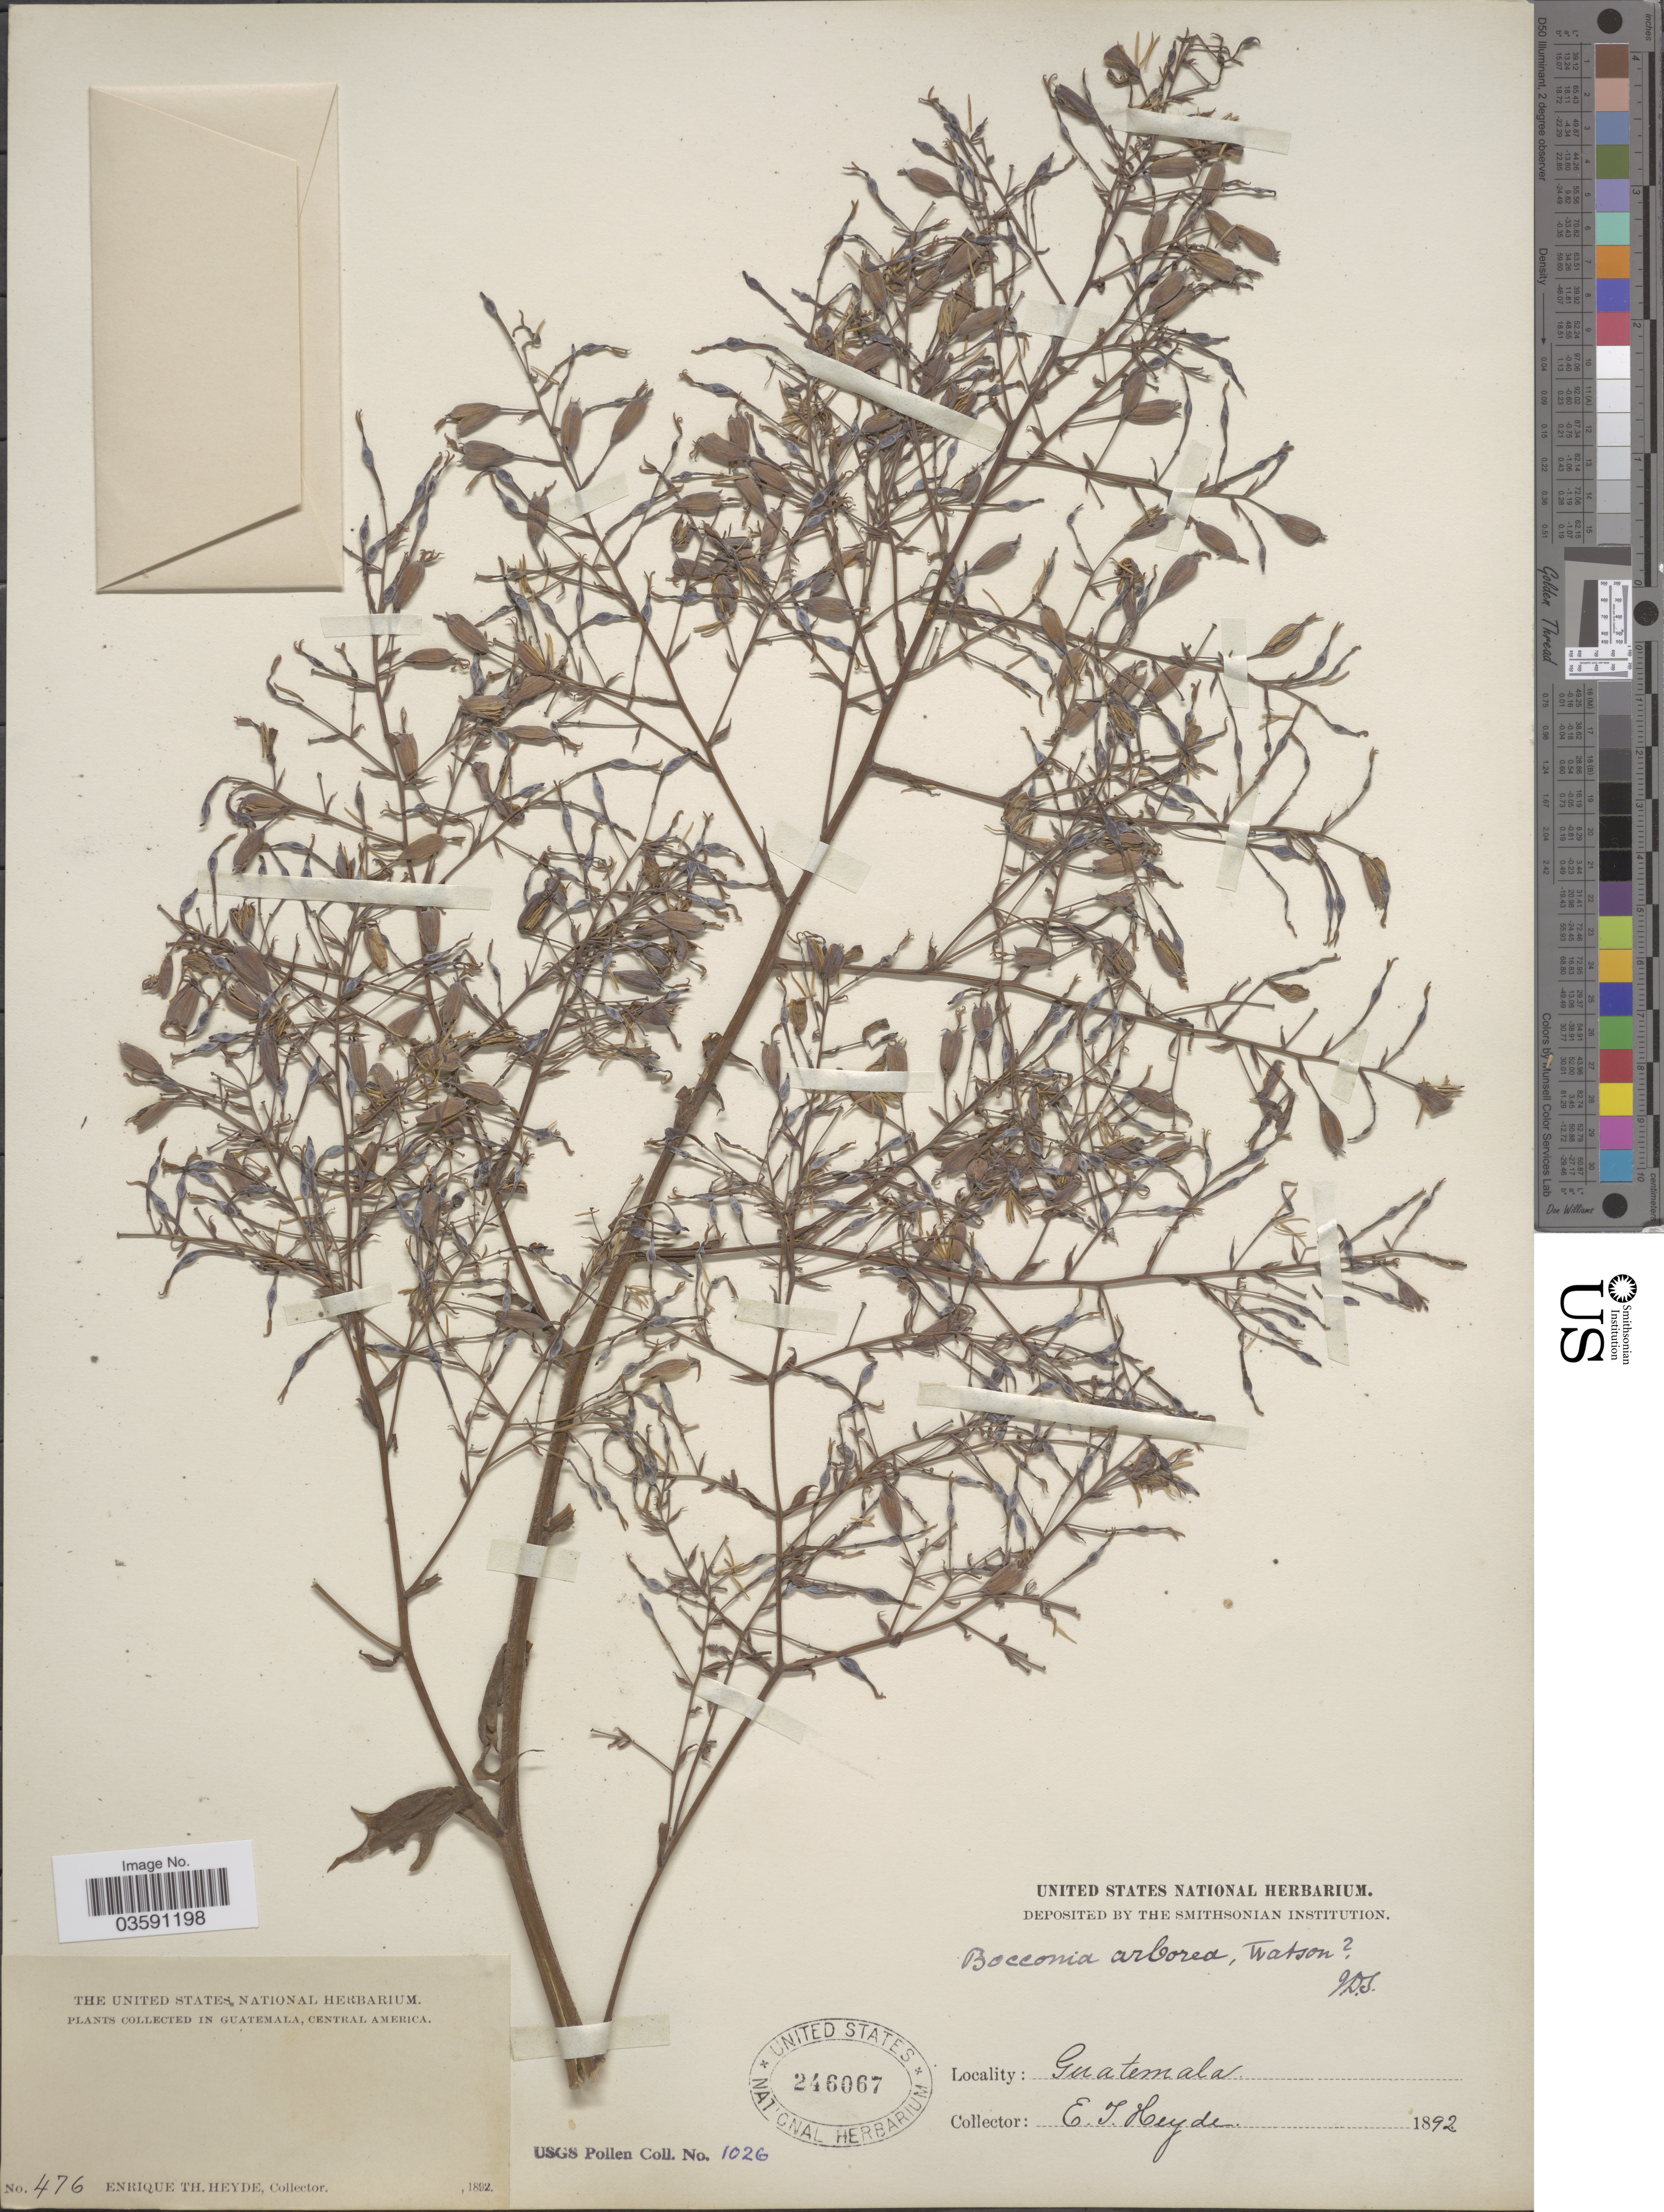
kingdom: Plantae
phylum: Tracheophyta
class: Magnoliopsida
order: Ranunculales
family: Papaveraceae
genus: Bocconia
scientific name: Bocconia arborea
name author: S. Watson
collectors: E. T. Heyde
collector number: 476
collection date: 1892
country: Guatemala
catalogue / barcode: US 246067